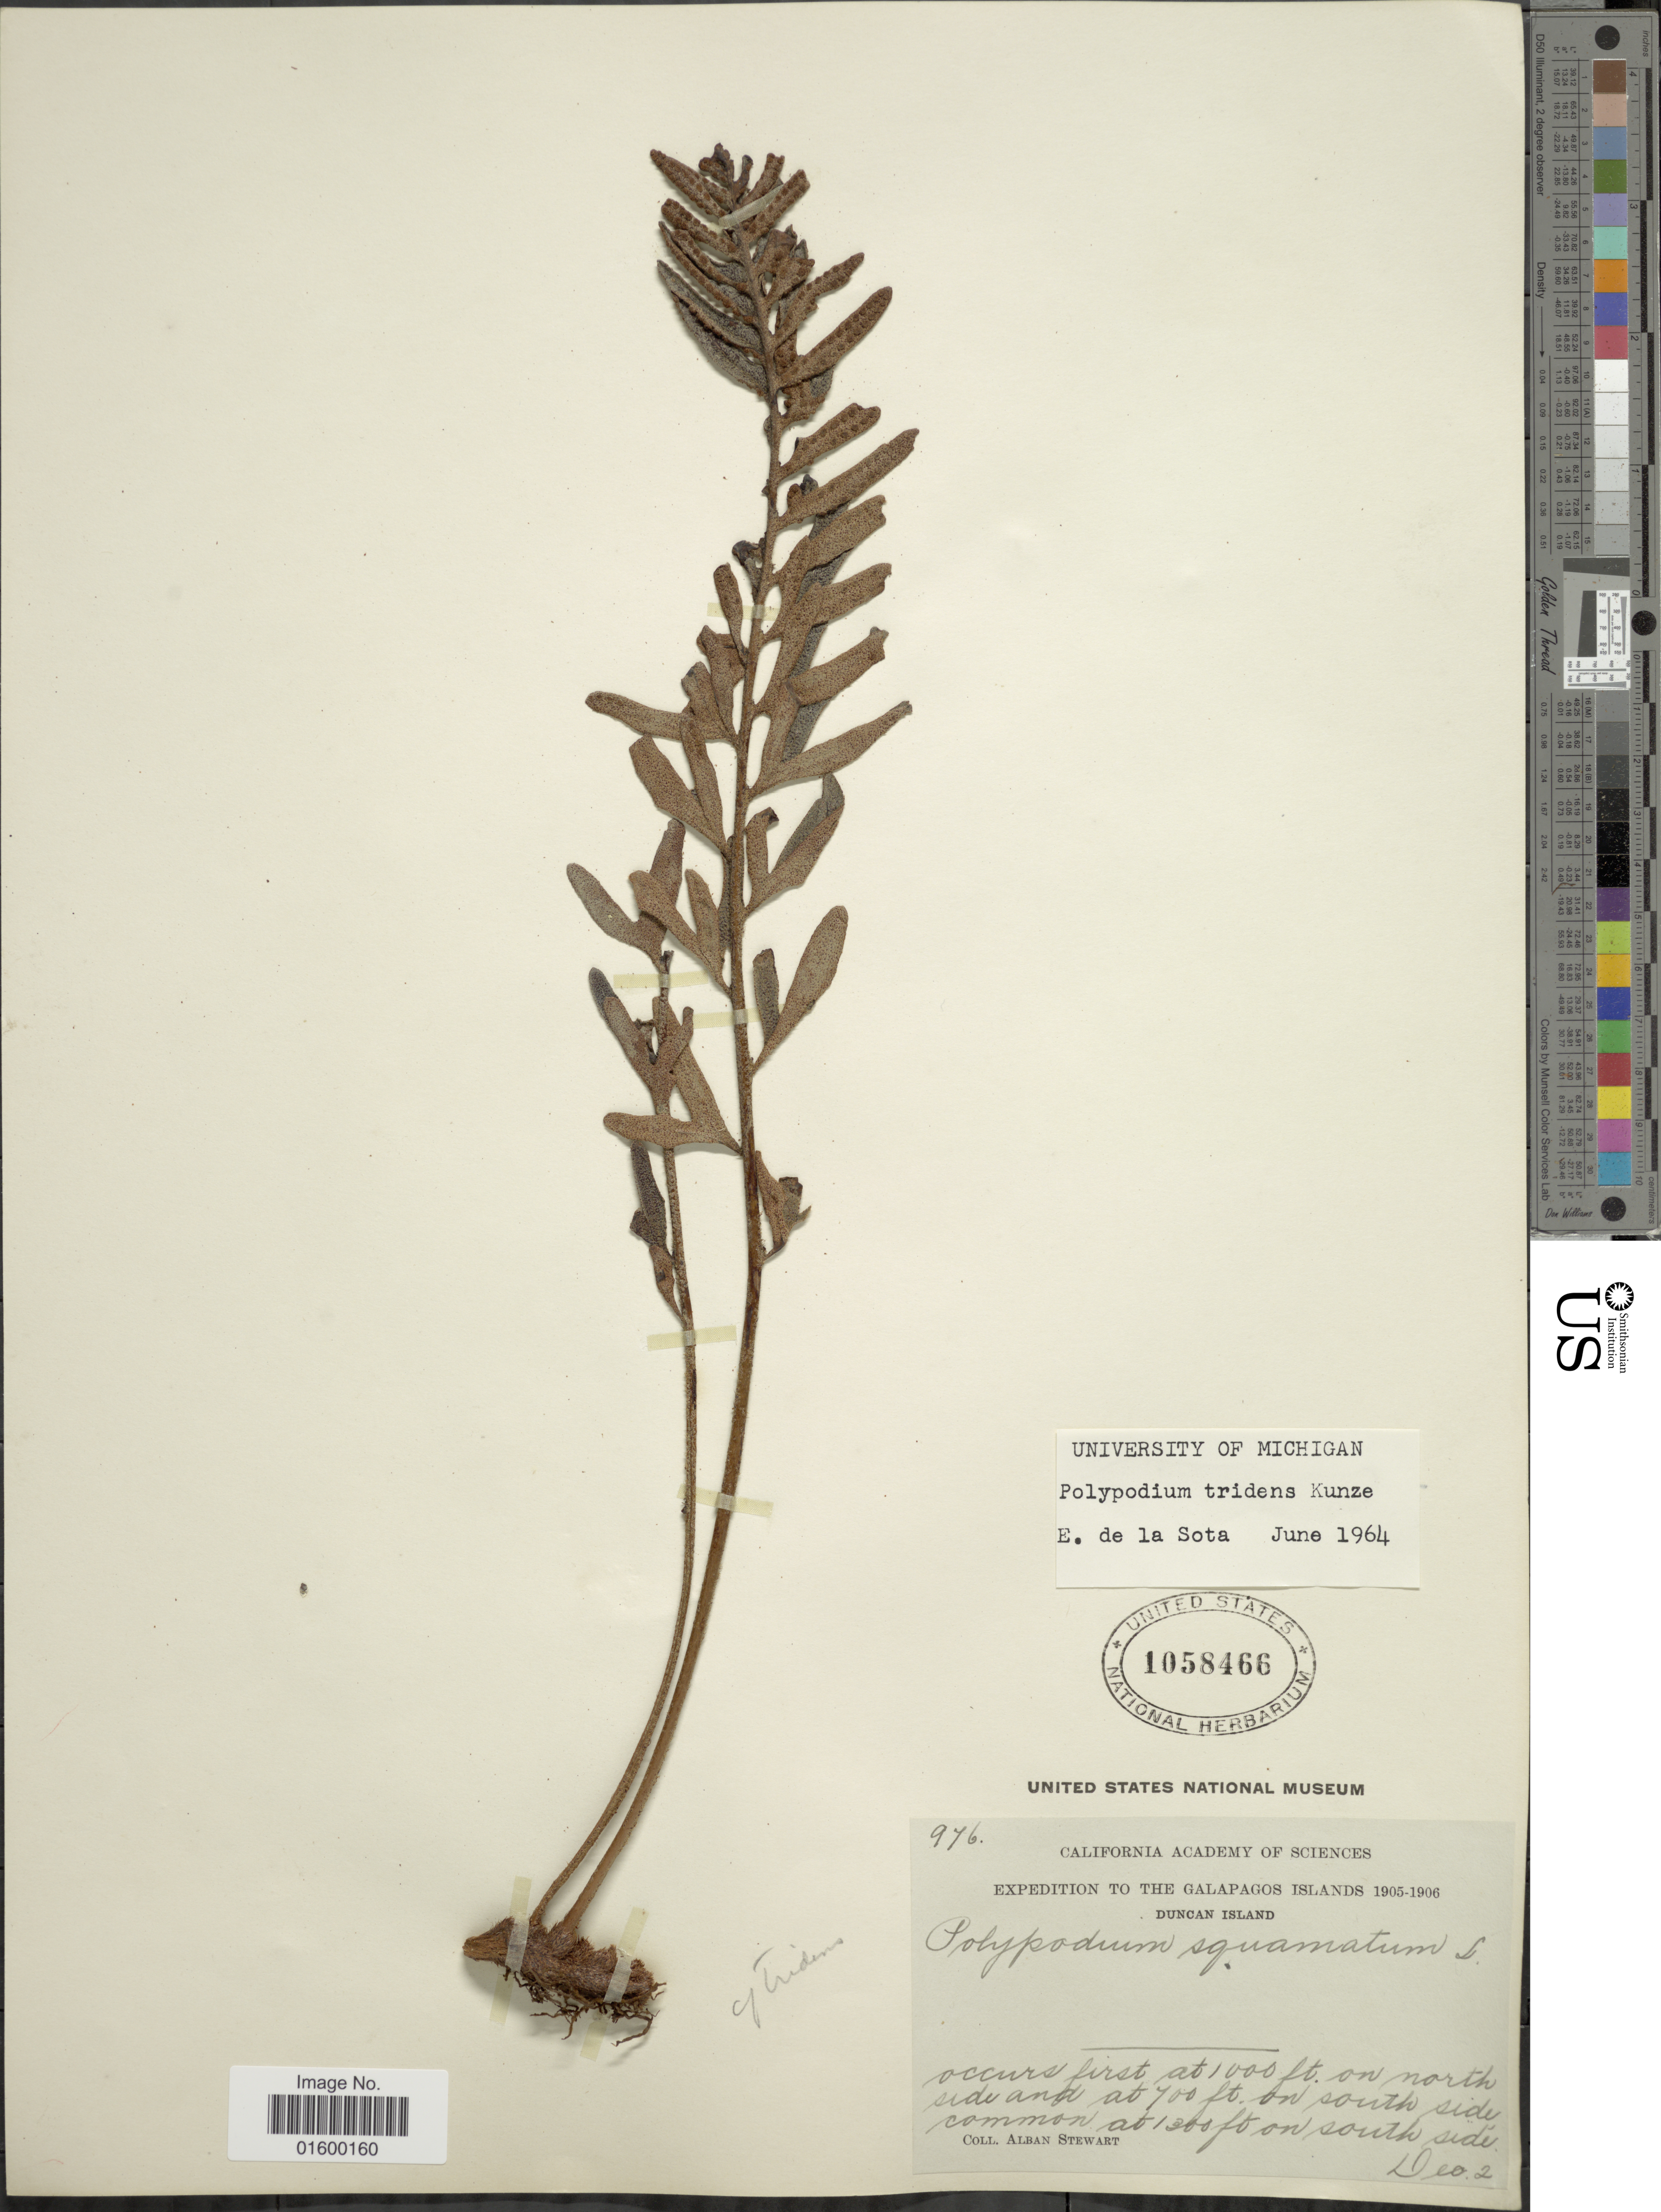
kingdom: Plantae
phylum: Tracheophyta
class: Polypodiopsida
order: Polypodiales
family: Polypodiaceae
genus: Pleopeltis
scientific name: Pleopeltis tridens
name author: J. Sm.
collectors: A. Stewart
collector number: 976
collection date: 1905-12-02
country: Ecuador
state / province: Colón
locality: Galapagos Islands, Duncan Island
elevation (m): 305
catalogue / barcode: US 1058466